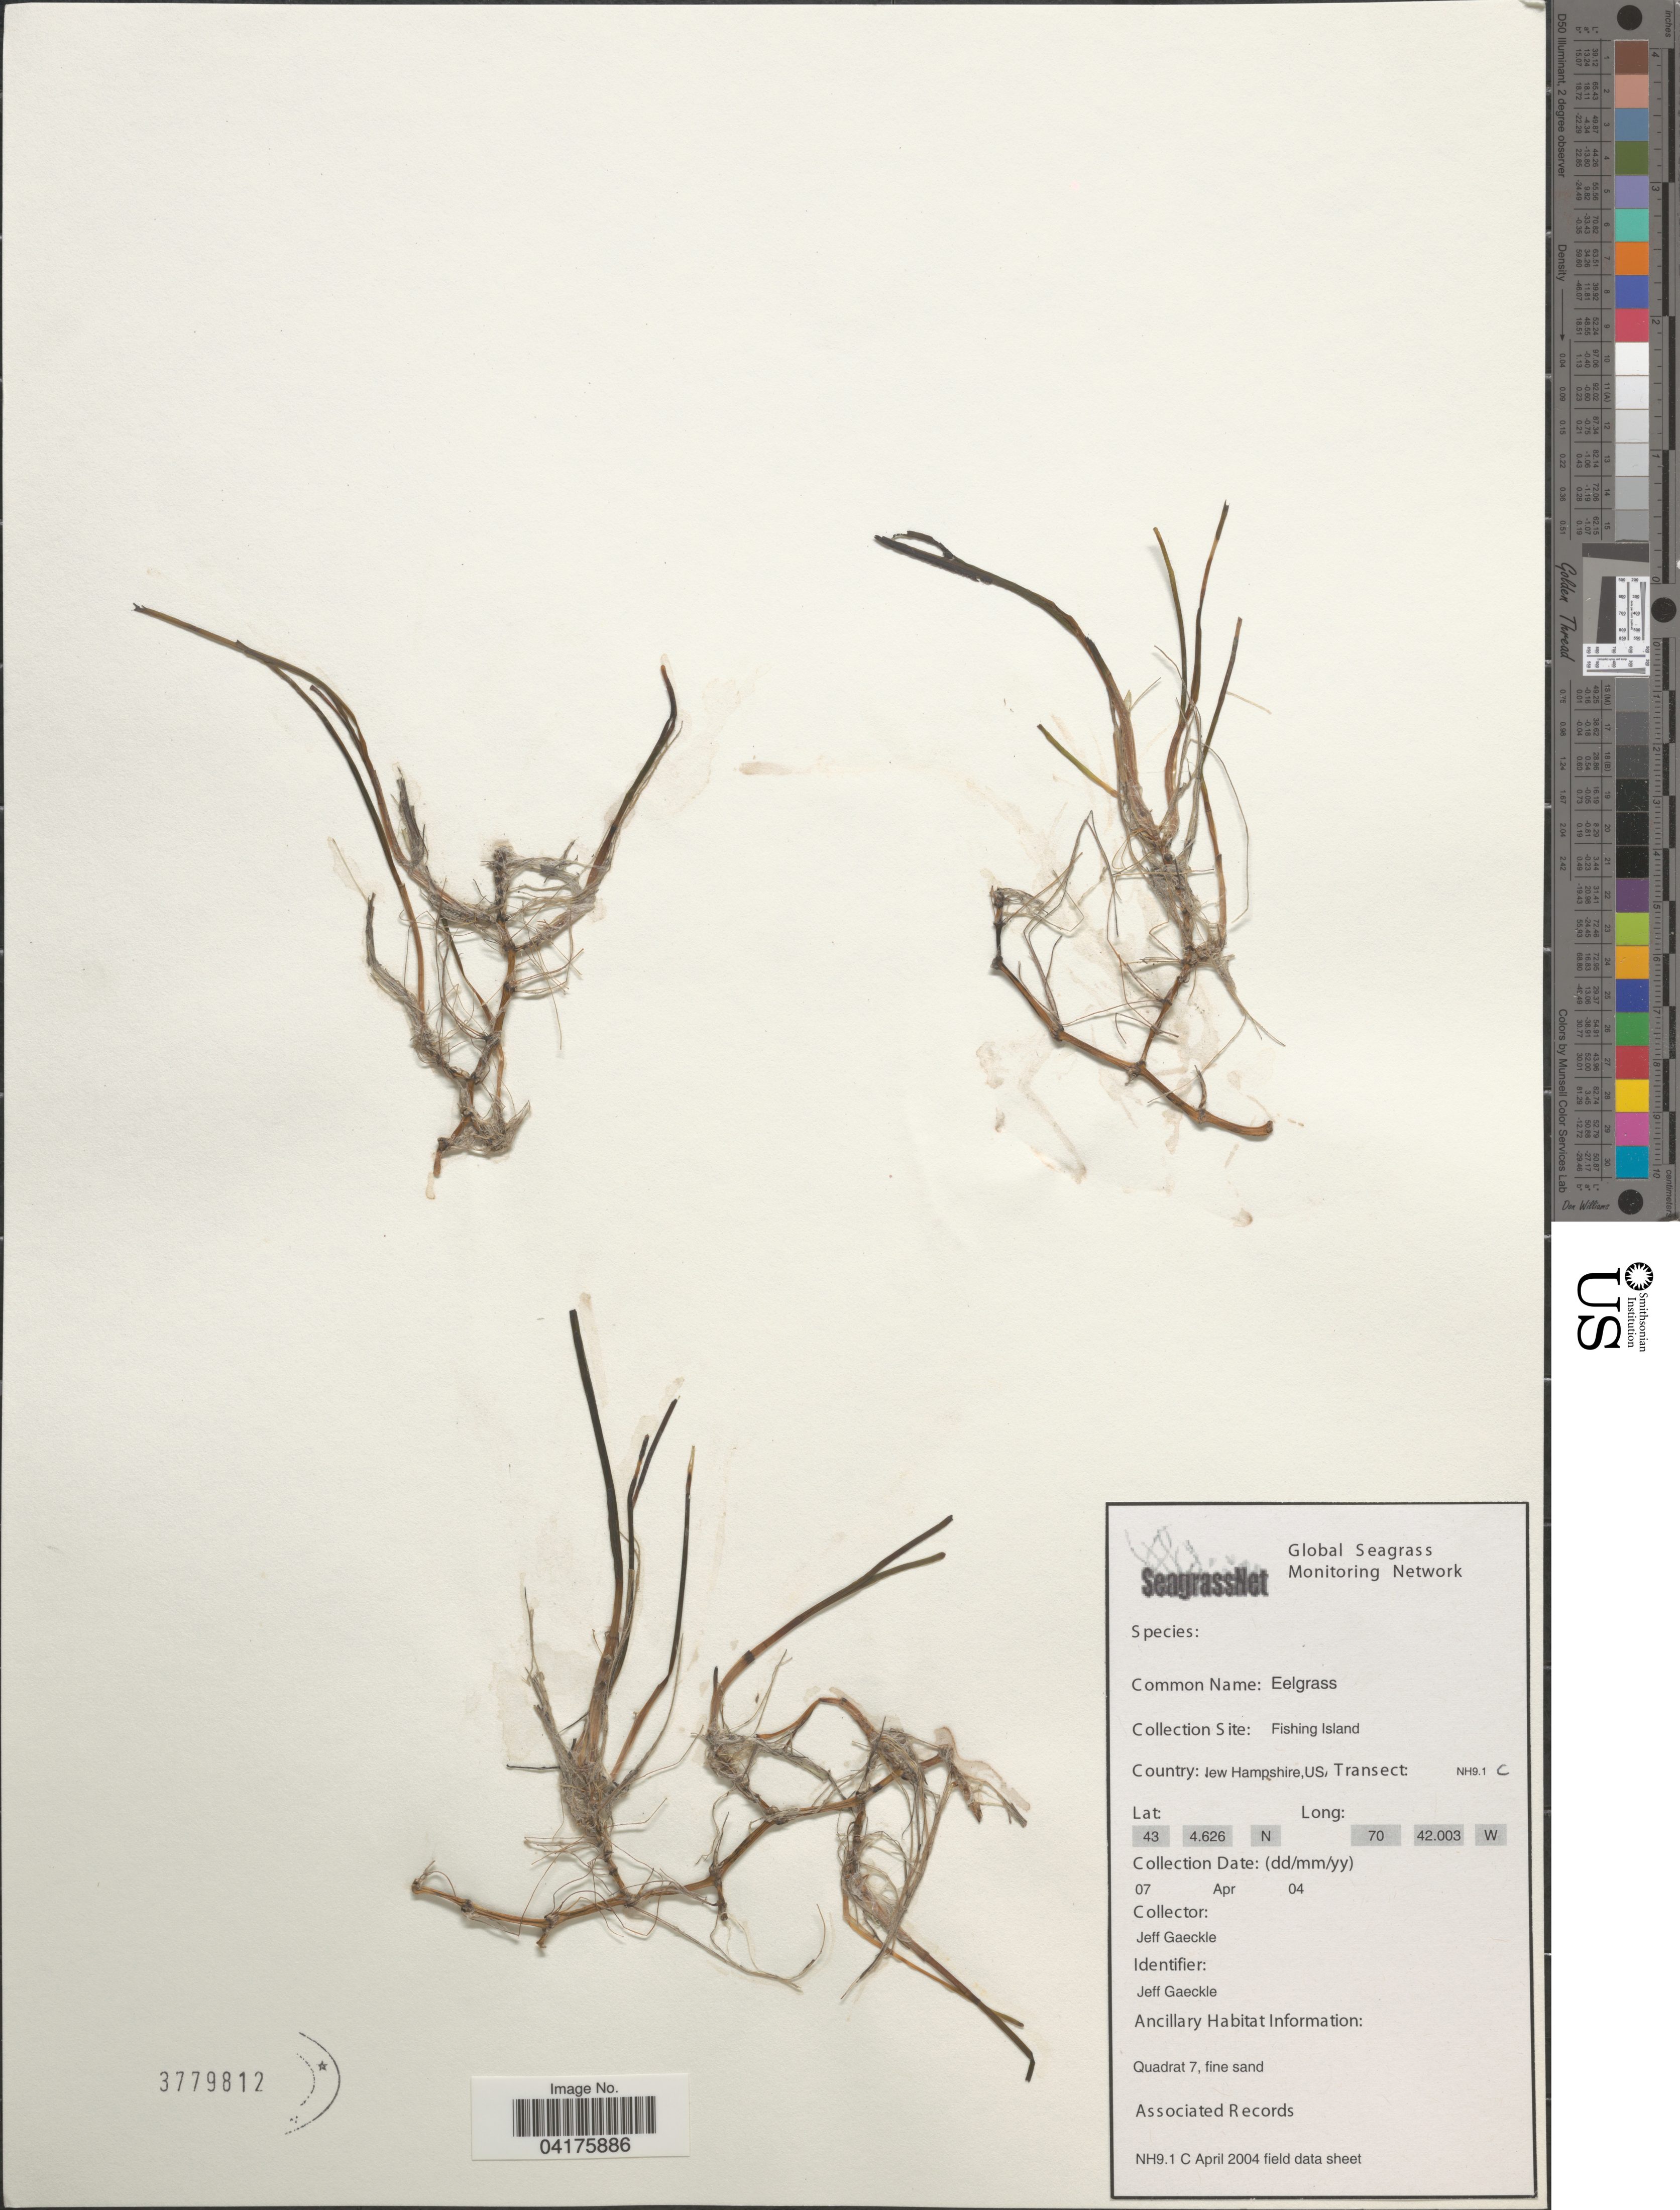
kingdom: Plantae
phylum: Tracheophyta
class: Liliopsida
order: Alismatales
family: Zosteraceae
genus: Zostera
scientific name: Zostera marina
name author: L.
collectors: J. Gaeckle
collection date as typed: Transcribed d/m/y: 7/4/4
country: United States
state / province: New Hampshire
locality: Fishing Island.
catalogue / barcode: US 3779812